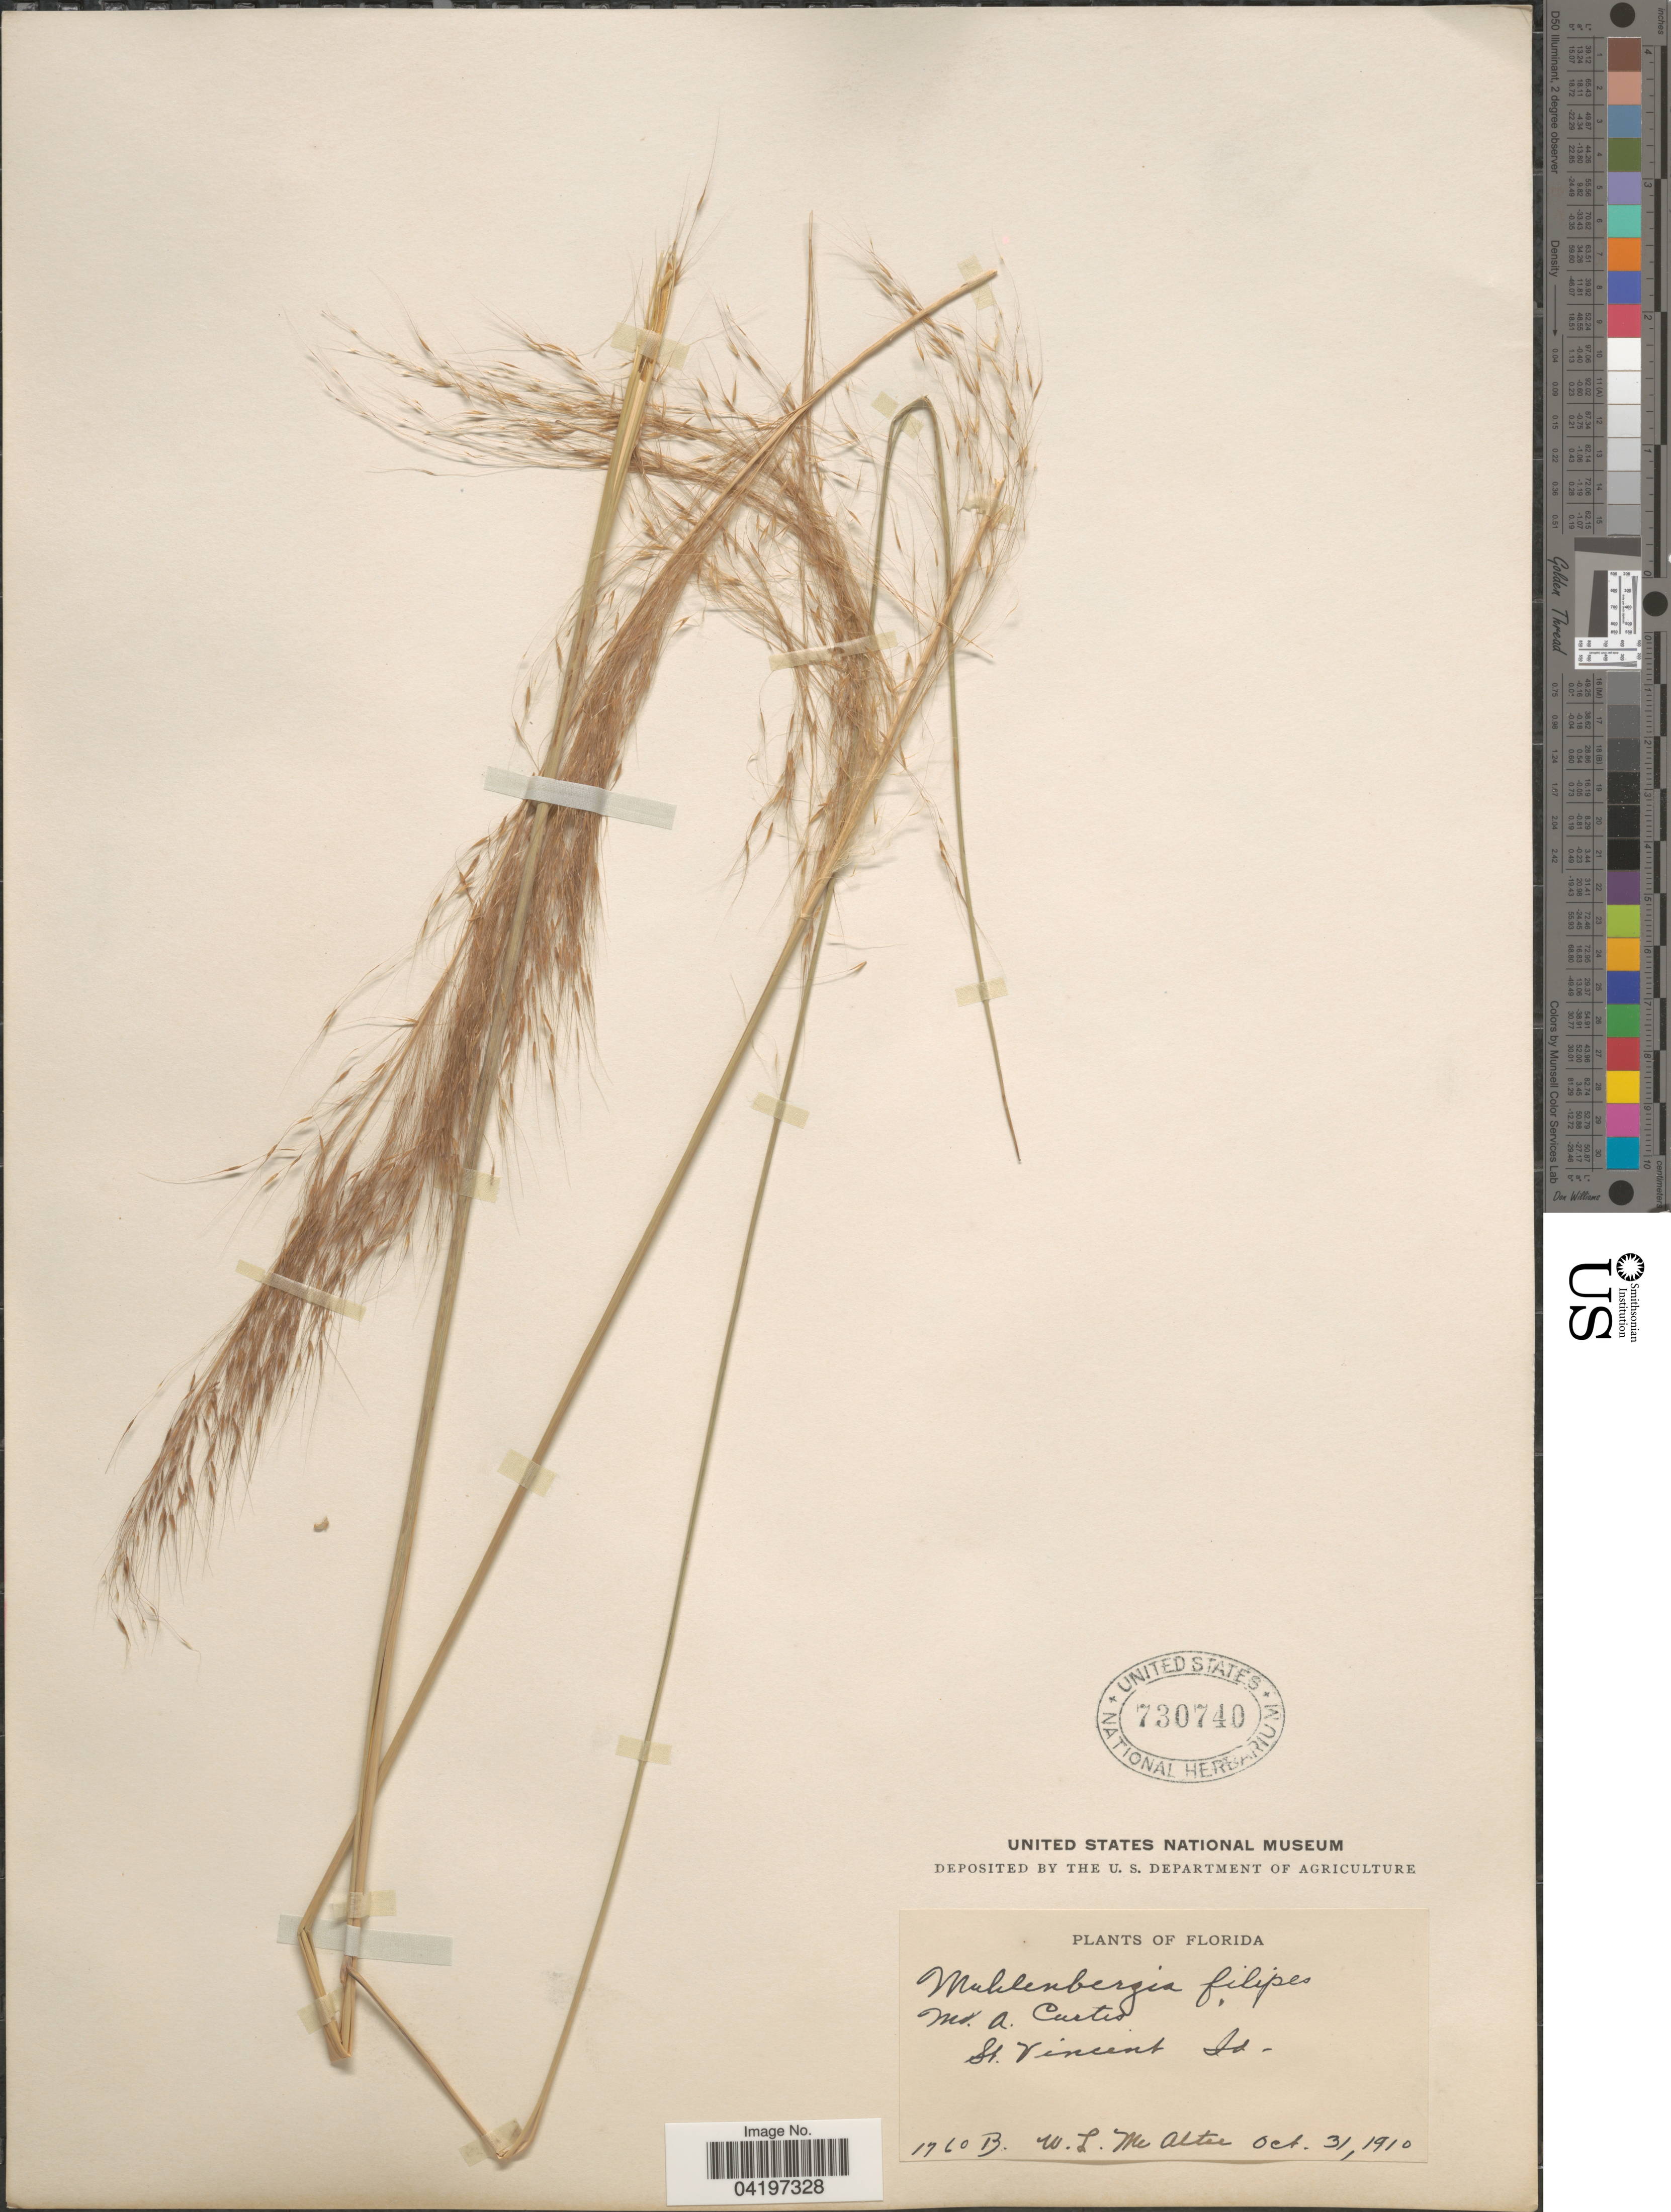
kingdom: Plantae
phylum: Tracheophyta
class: Liliopsida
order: Poales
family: Poaceae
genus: Muhlenbergia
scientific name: Muhlenbergia sericea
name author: (Michx.) P.M. Peterson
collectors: W. McAtee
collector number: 1760B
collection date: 1910-10-31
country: United States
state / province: Florida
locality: St. Vincent Id.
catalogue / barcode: US 730740